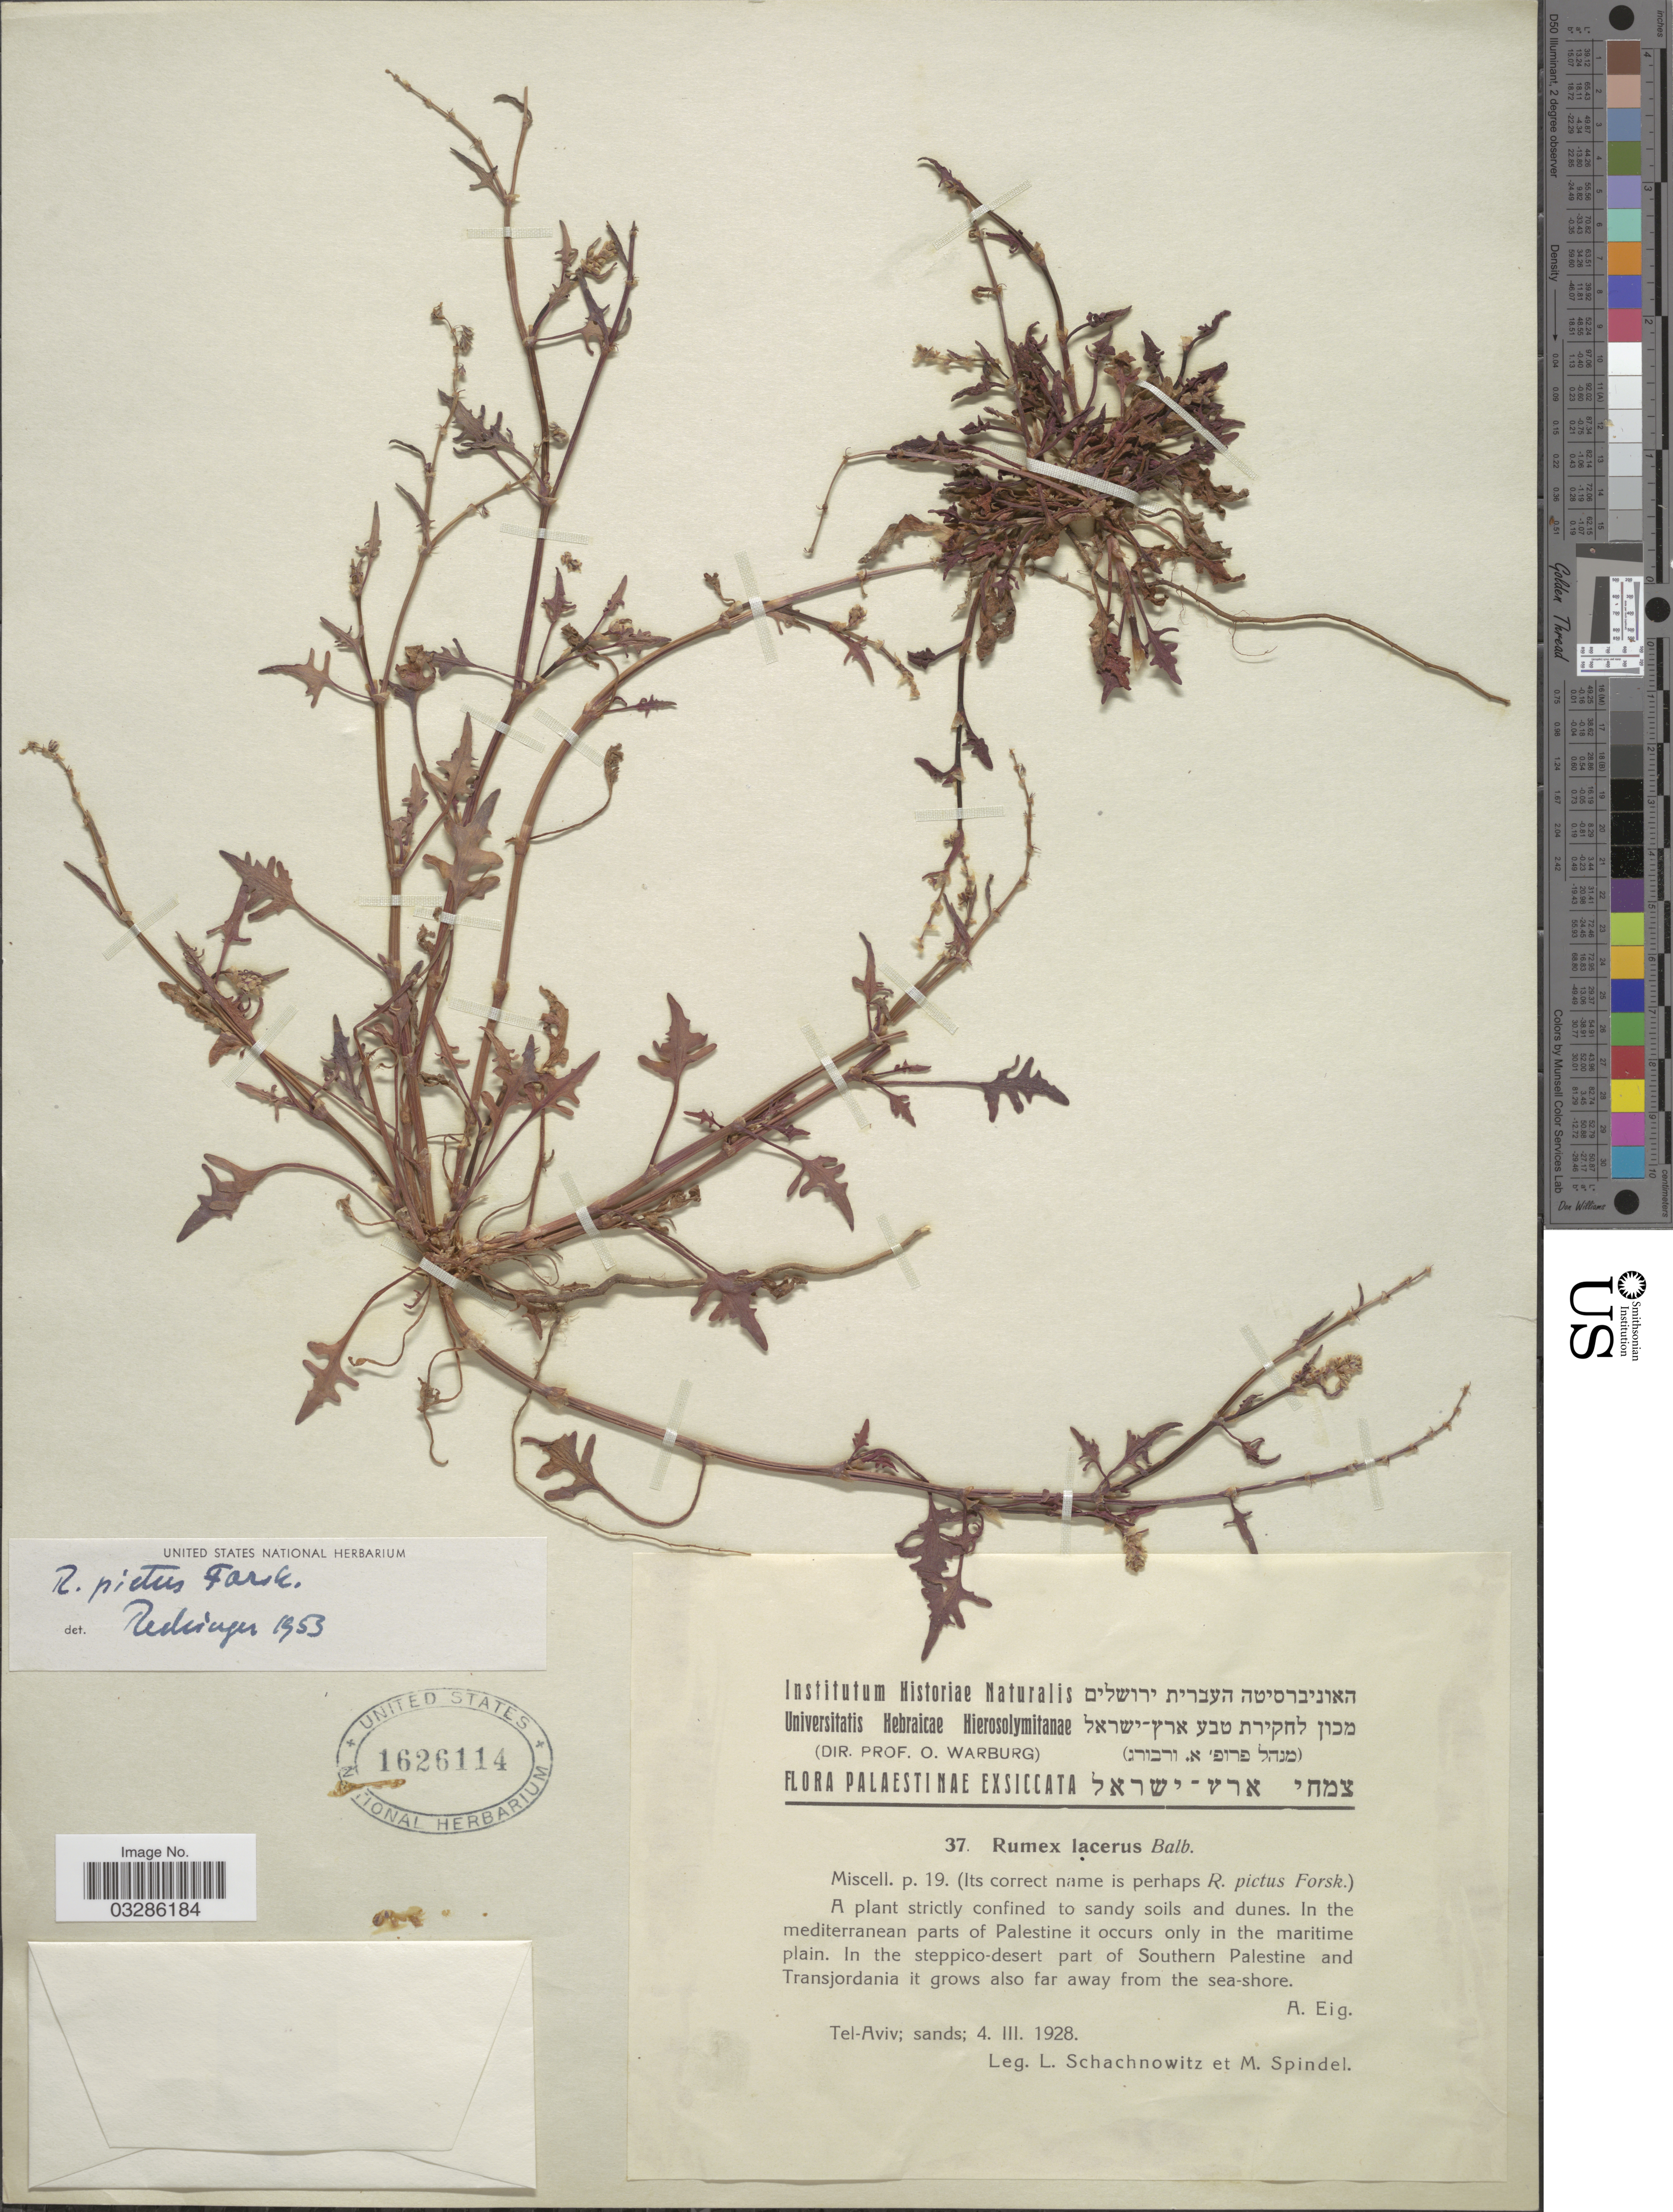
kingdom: Plantae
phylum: Tracheophyta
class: Magnoliopsida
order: Caryophyllales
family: Polygonaceae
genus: Rumex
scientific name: Rumex pictus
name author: Forssk.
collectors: L. Schachnowitz & M. Spindel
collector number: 37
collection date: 1928-03-04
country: Israel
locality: Palaestinae. In the mediterranean parts of Palestine it occurs only in the maritime plain. In the steppico-desert part of Southern Palestine and Transjordania it grows also far away from the sea-shore.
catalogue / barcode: US 1626114